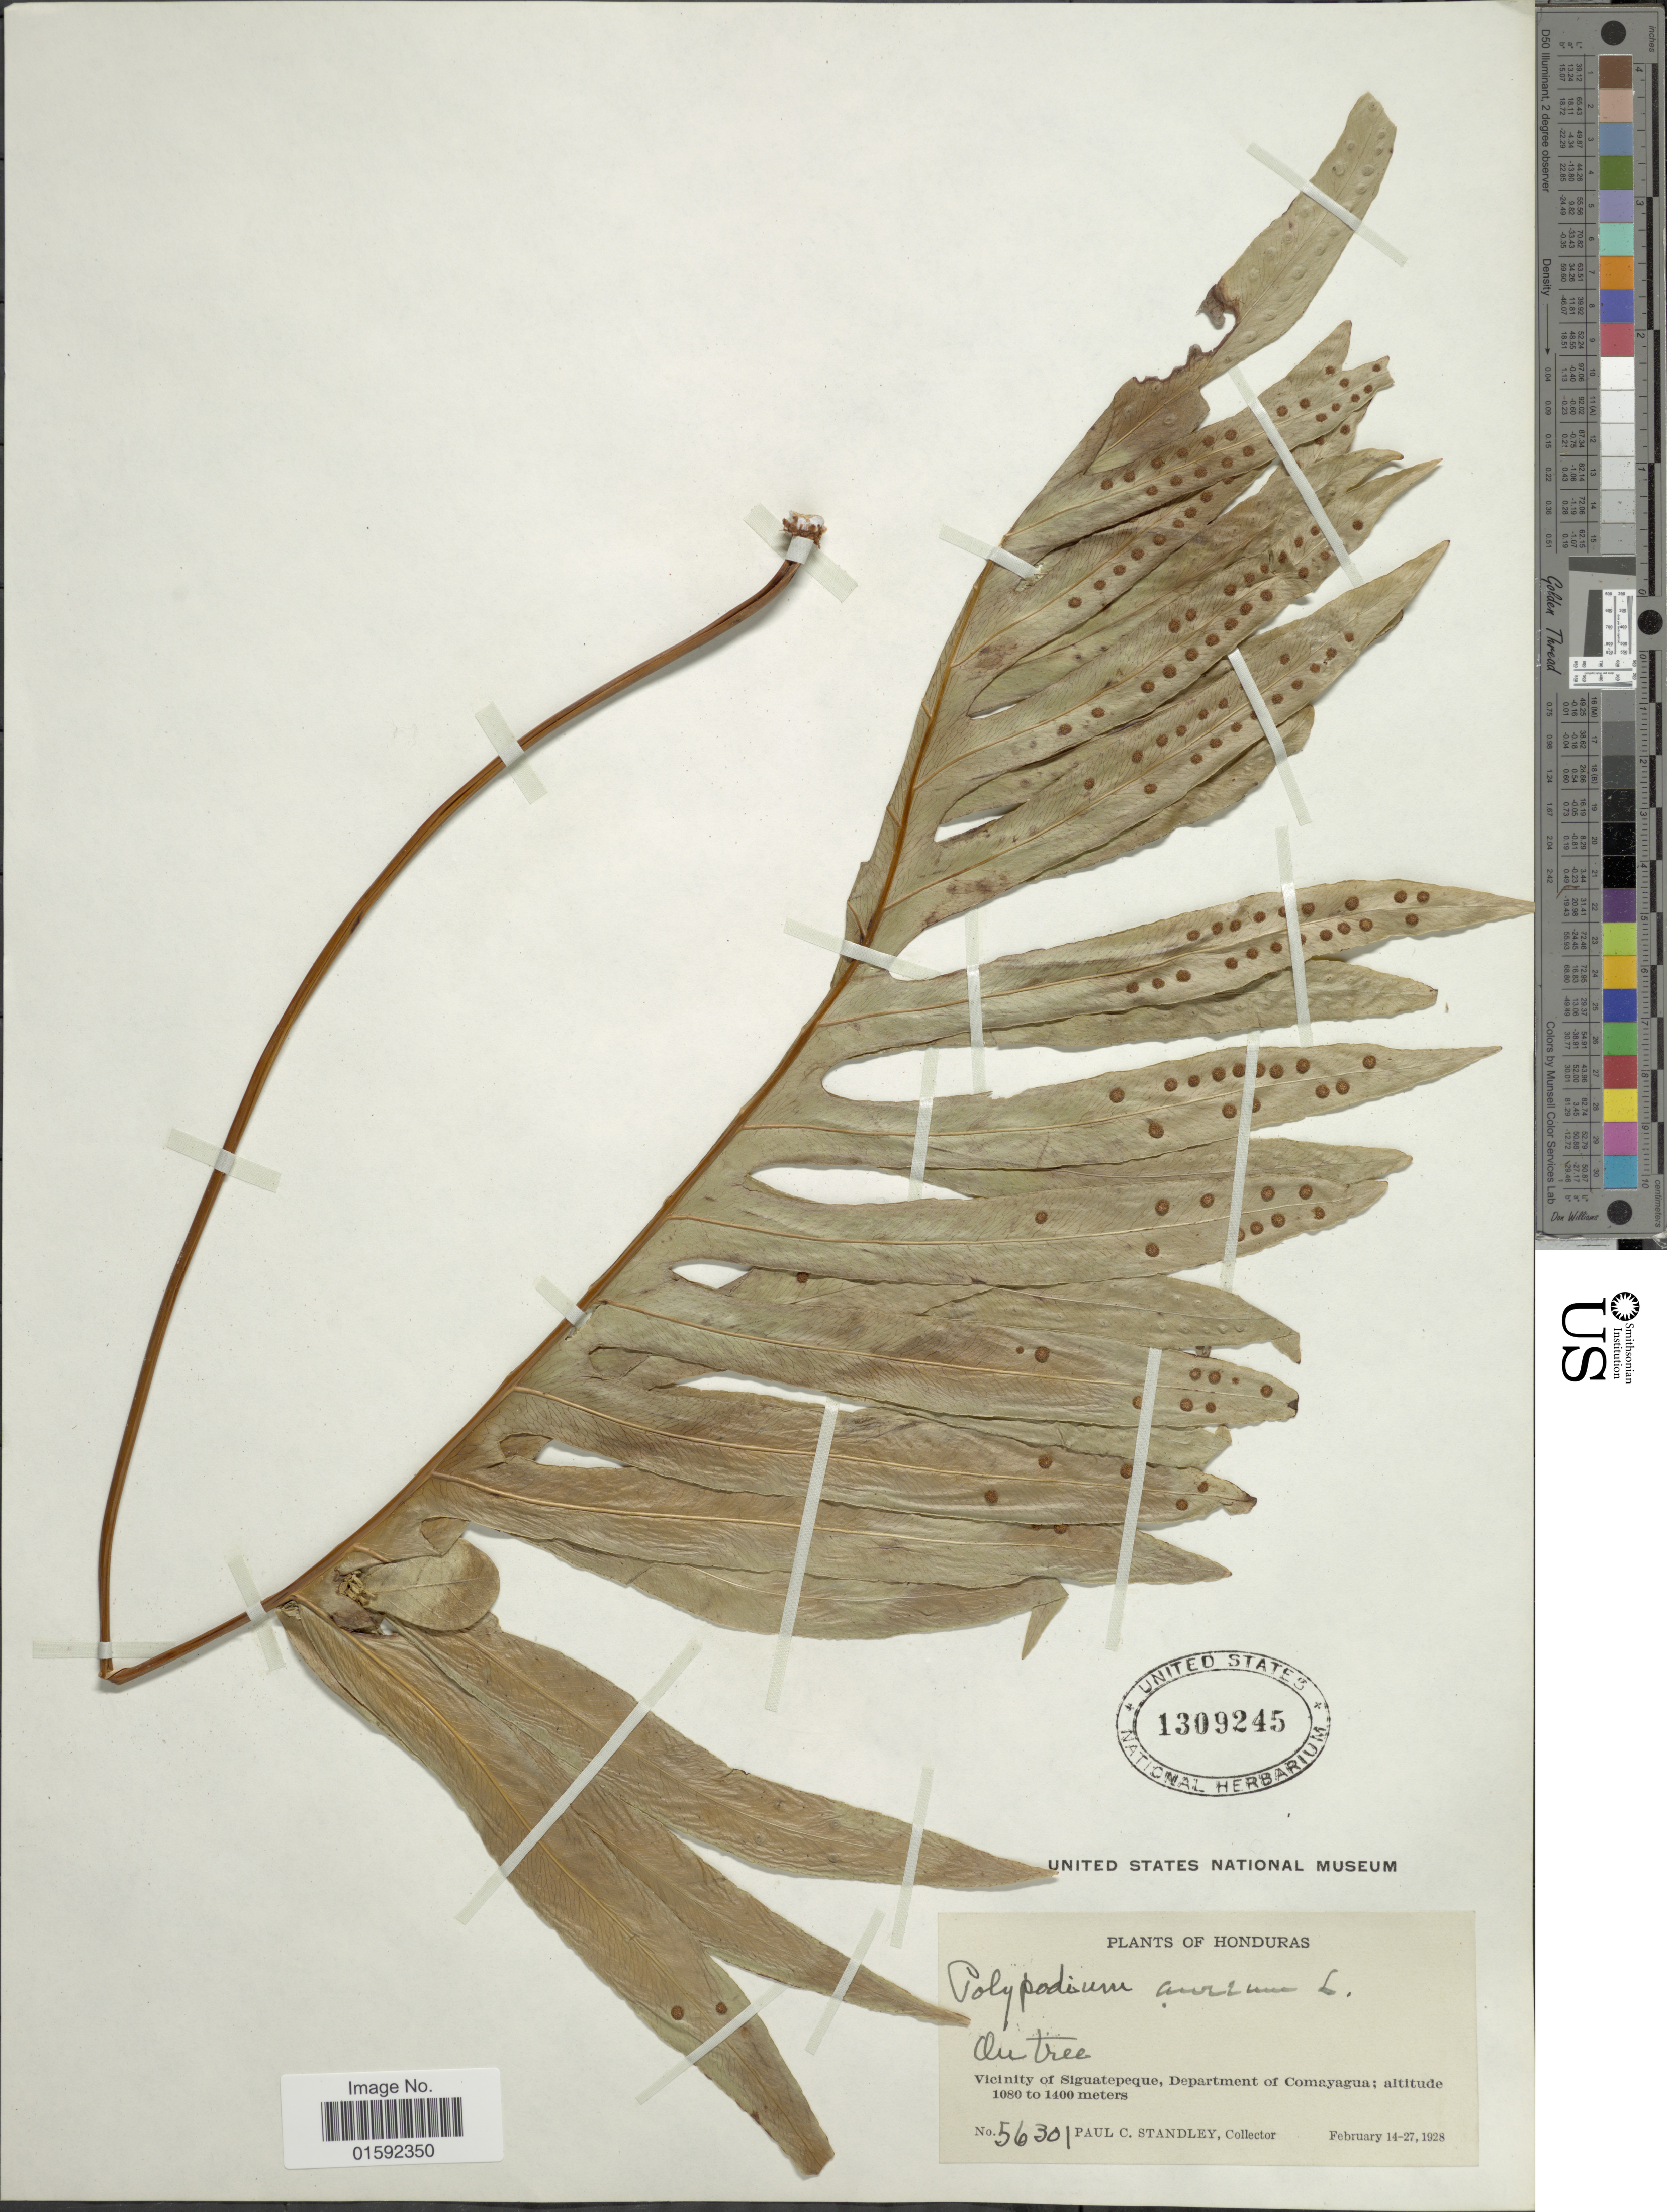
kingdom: Plantae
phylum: Tracheophyta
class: Polypodiopsida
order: Polypodiales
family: Polypodiaceae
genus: Phlebodium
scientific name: Phlebodium pseudoaureum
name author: (Cav.) Lellinger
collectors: P. C. Standley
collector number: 5630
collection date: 1928-02-14/1928-02-27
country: Honduras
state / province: Comayagua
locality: Honduras, vicinity of Siguatepeque, department of Comayagua.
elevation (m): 1080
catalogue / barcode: US 1309245